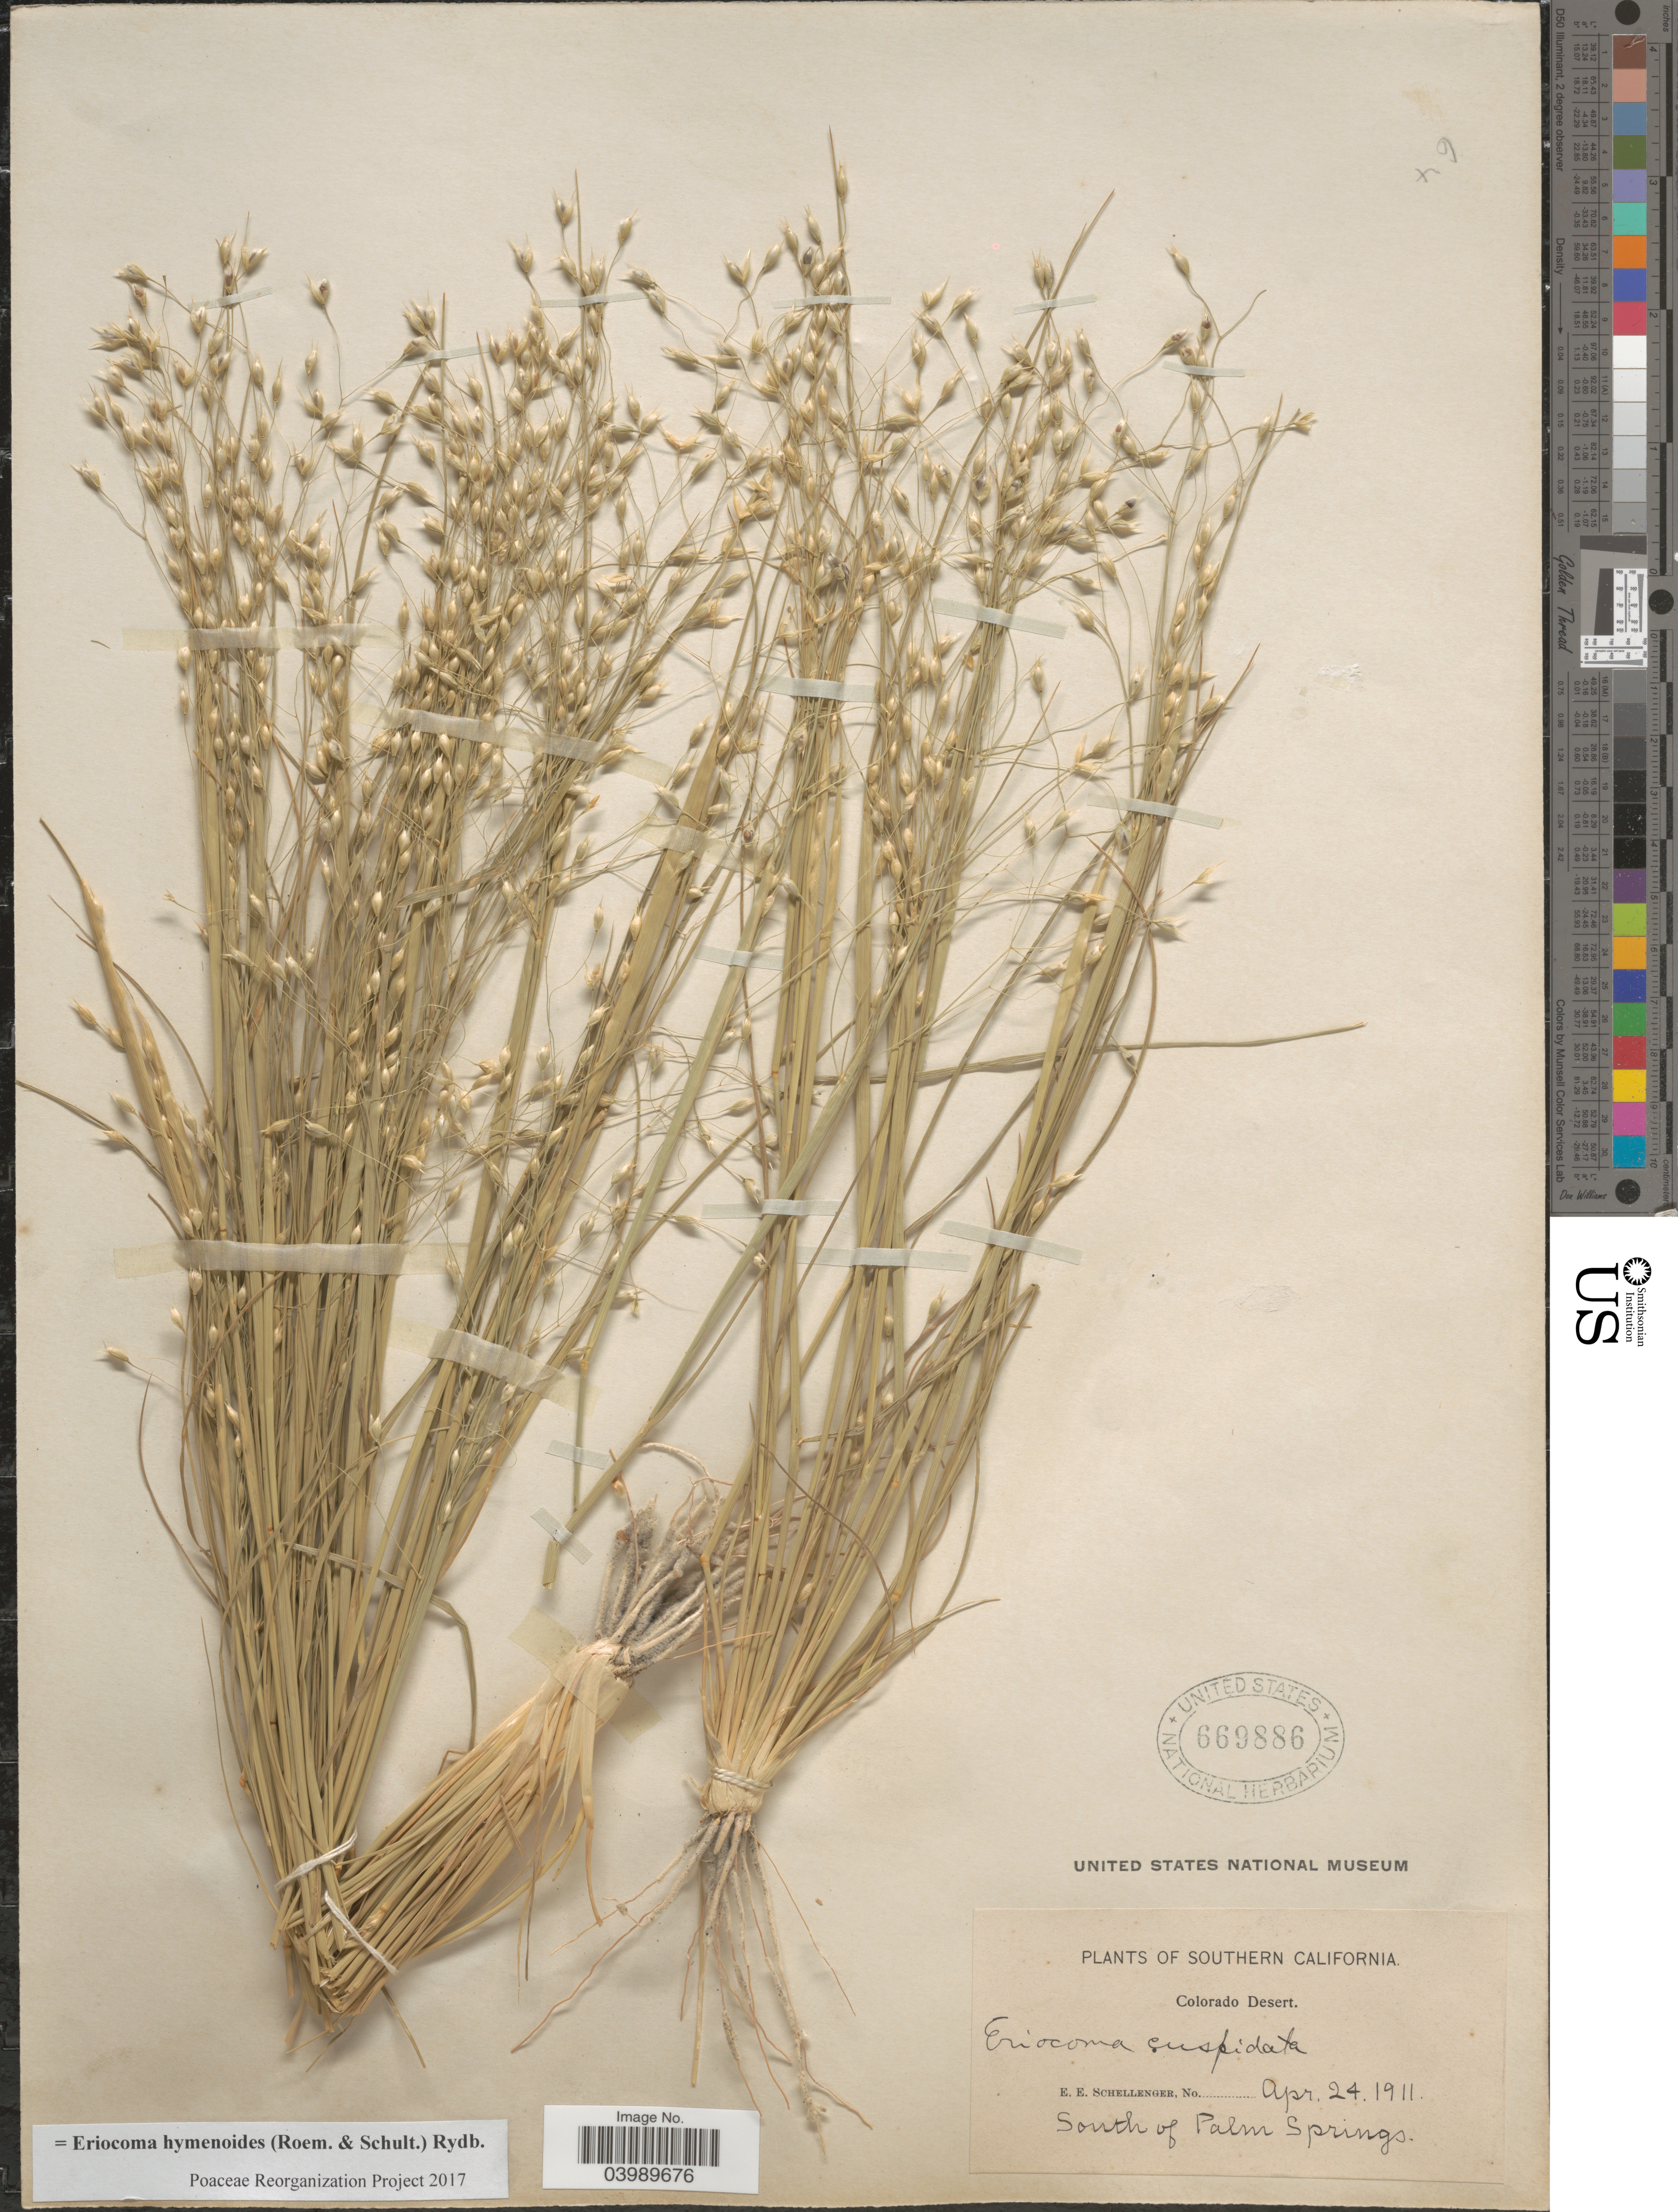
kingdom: Plantae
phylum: Tracheophyta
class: Liliopsida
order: Poales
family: Poaceae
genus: Eriocoma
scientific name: Eriocoma hymenoides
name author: (Roem. & Schult.) Rydb.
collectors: E. Schellenger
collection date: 1911-04-24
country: United States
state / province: California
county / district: Riverside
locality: Southern California. Colorado Desert. South of Palm Springs.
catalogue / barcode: US 669886